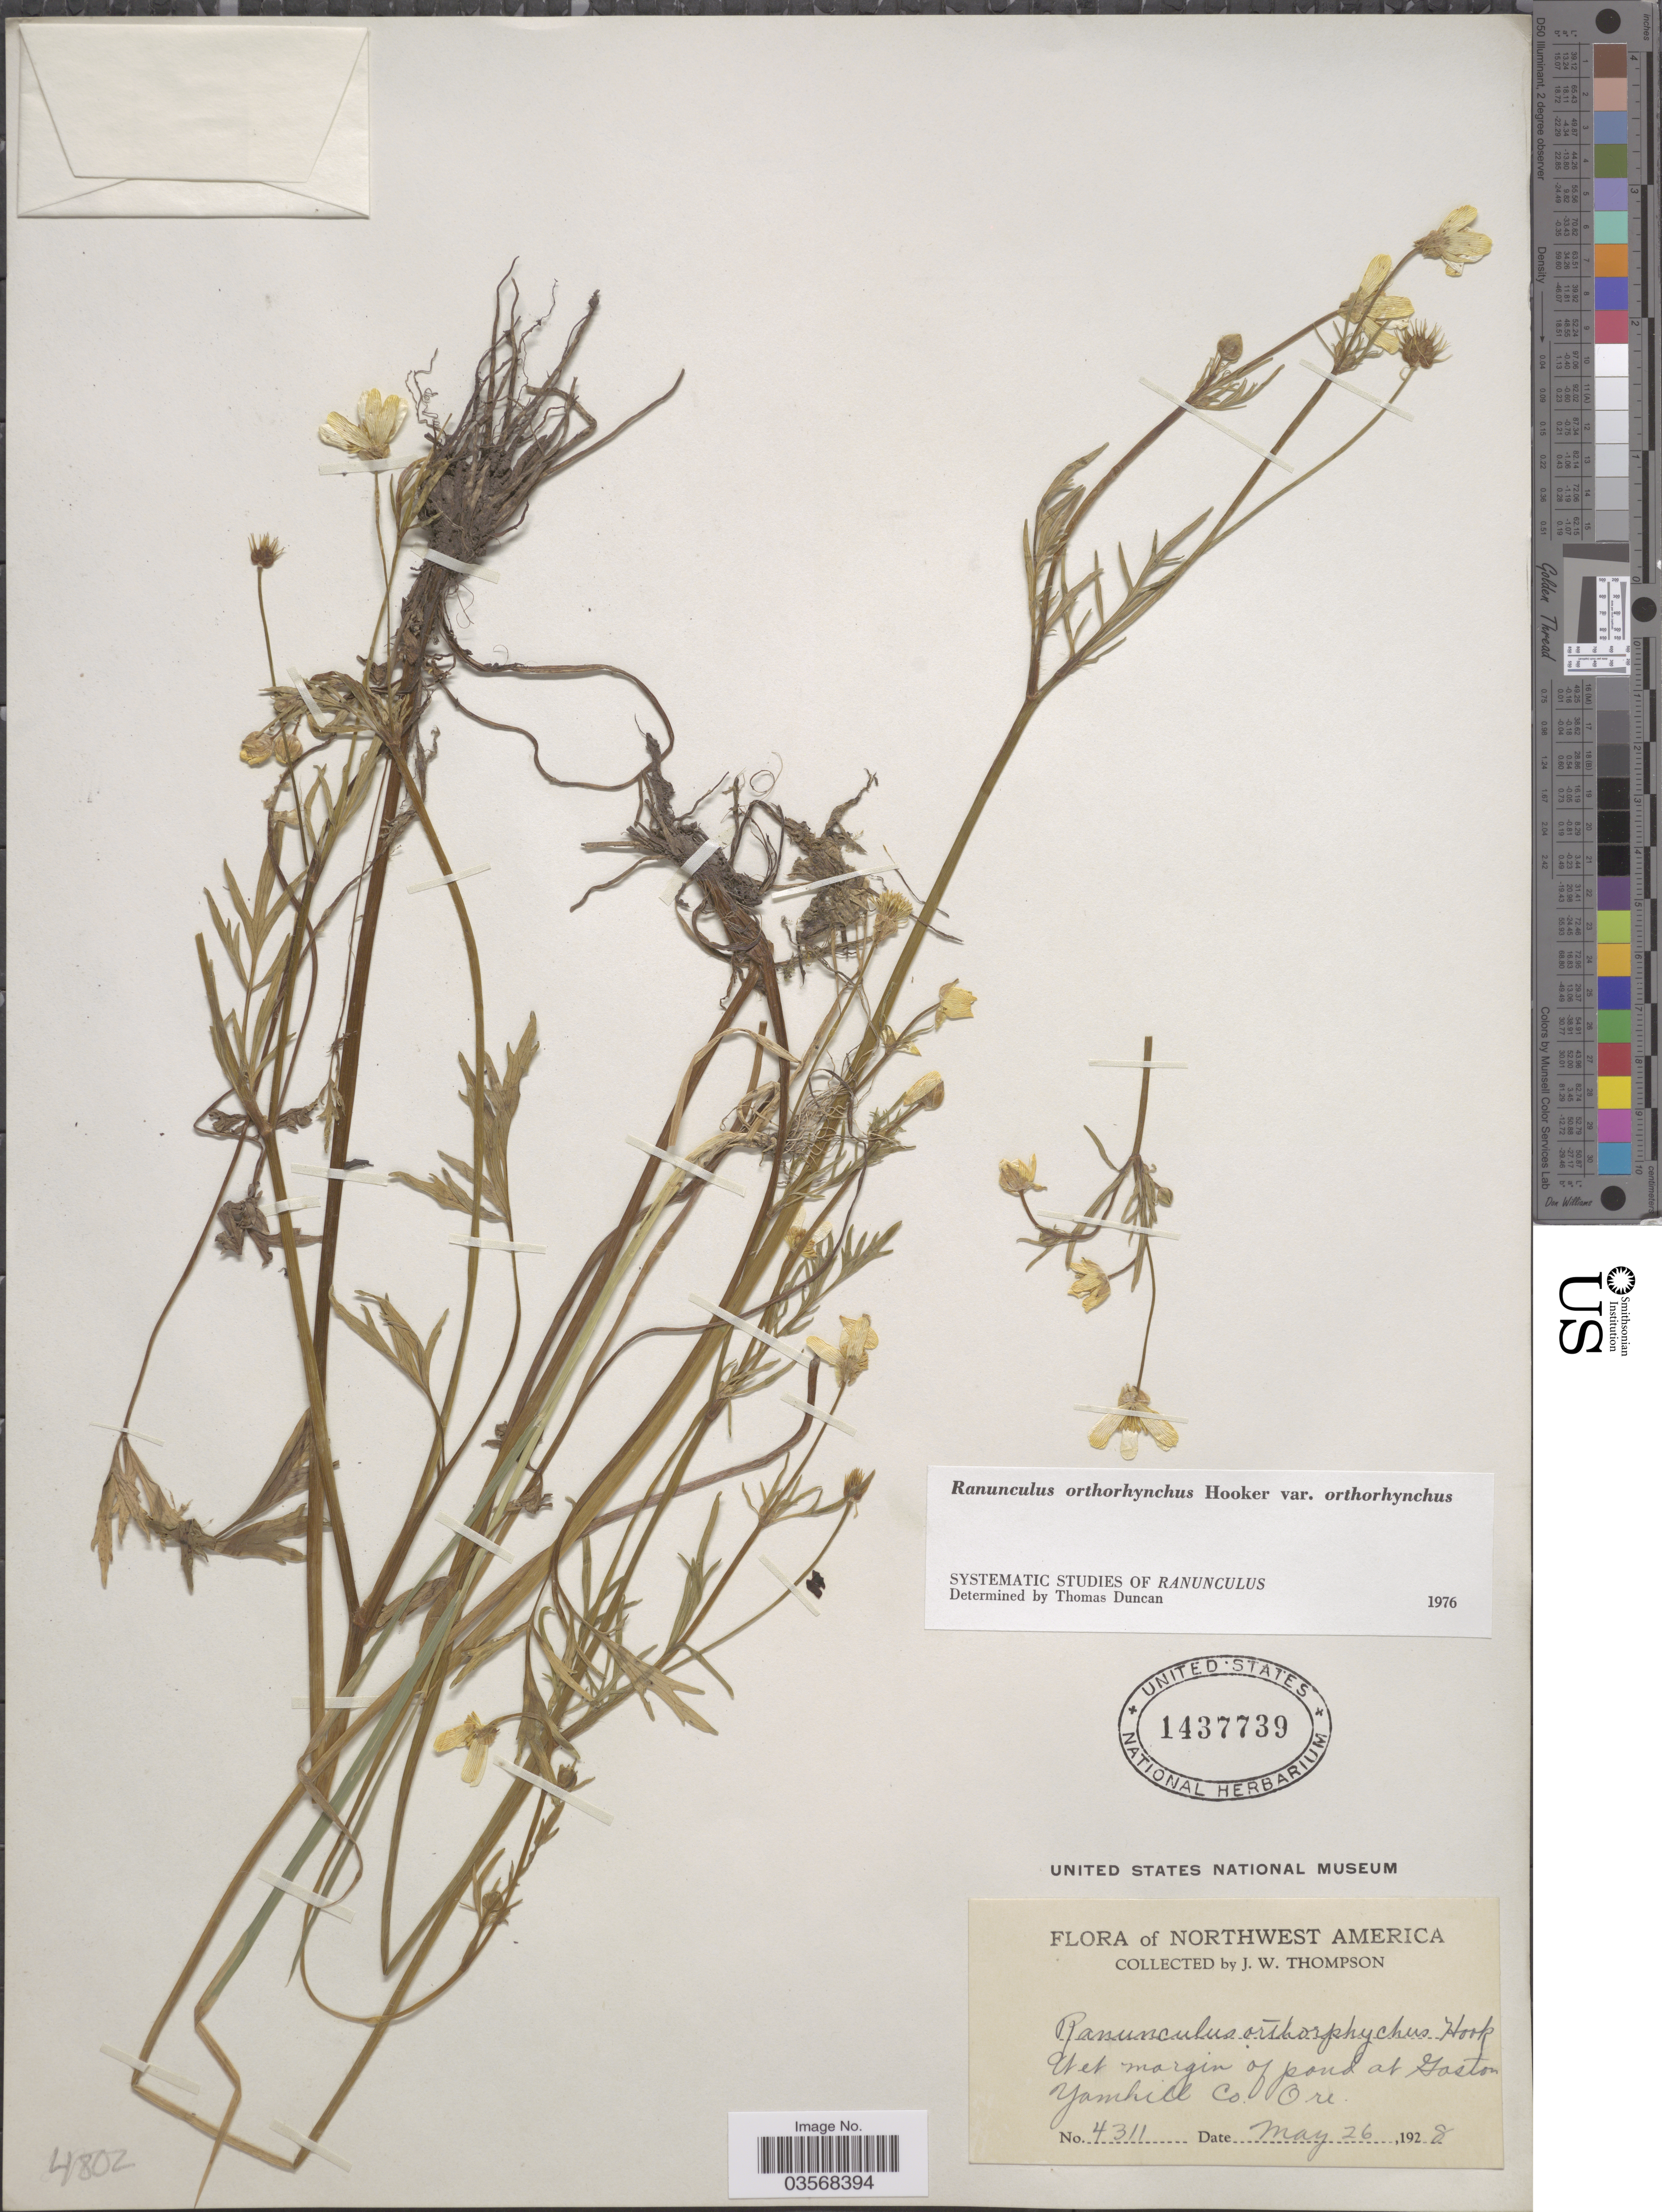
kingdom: Plantae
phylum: Tracheophyta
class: Magnoliopsida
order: Ranunculales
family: Ranunculaceae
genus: Ranunculus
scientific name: Ranunculus orthorhynchus var. orthorhynchus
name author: Hook.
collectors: J. Thompson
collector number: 4311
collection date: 1928-05-26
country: United States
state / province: Oregon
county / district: Yamhill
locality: Northwest America. Wet margin of pond at Gaston. Yamhill Co.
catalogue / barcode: US 1437739